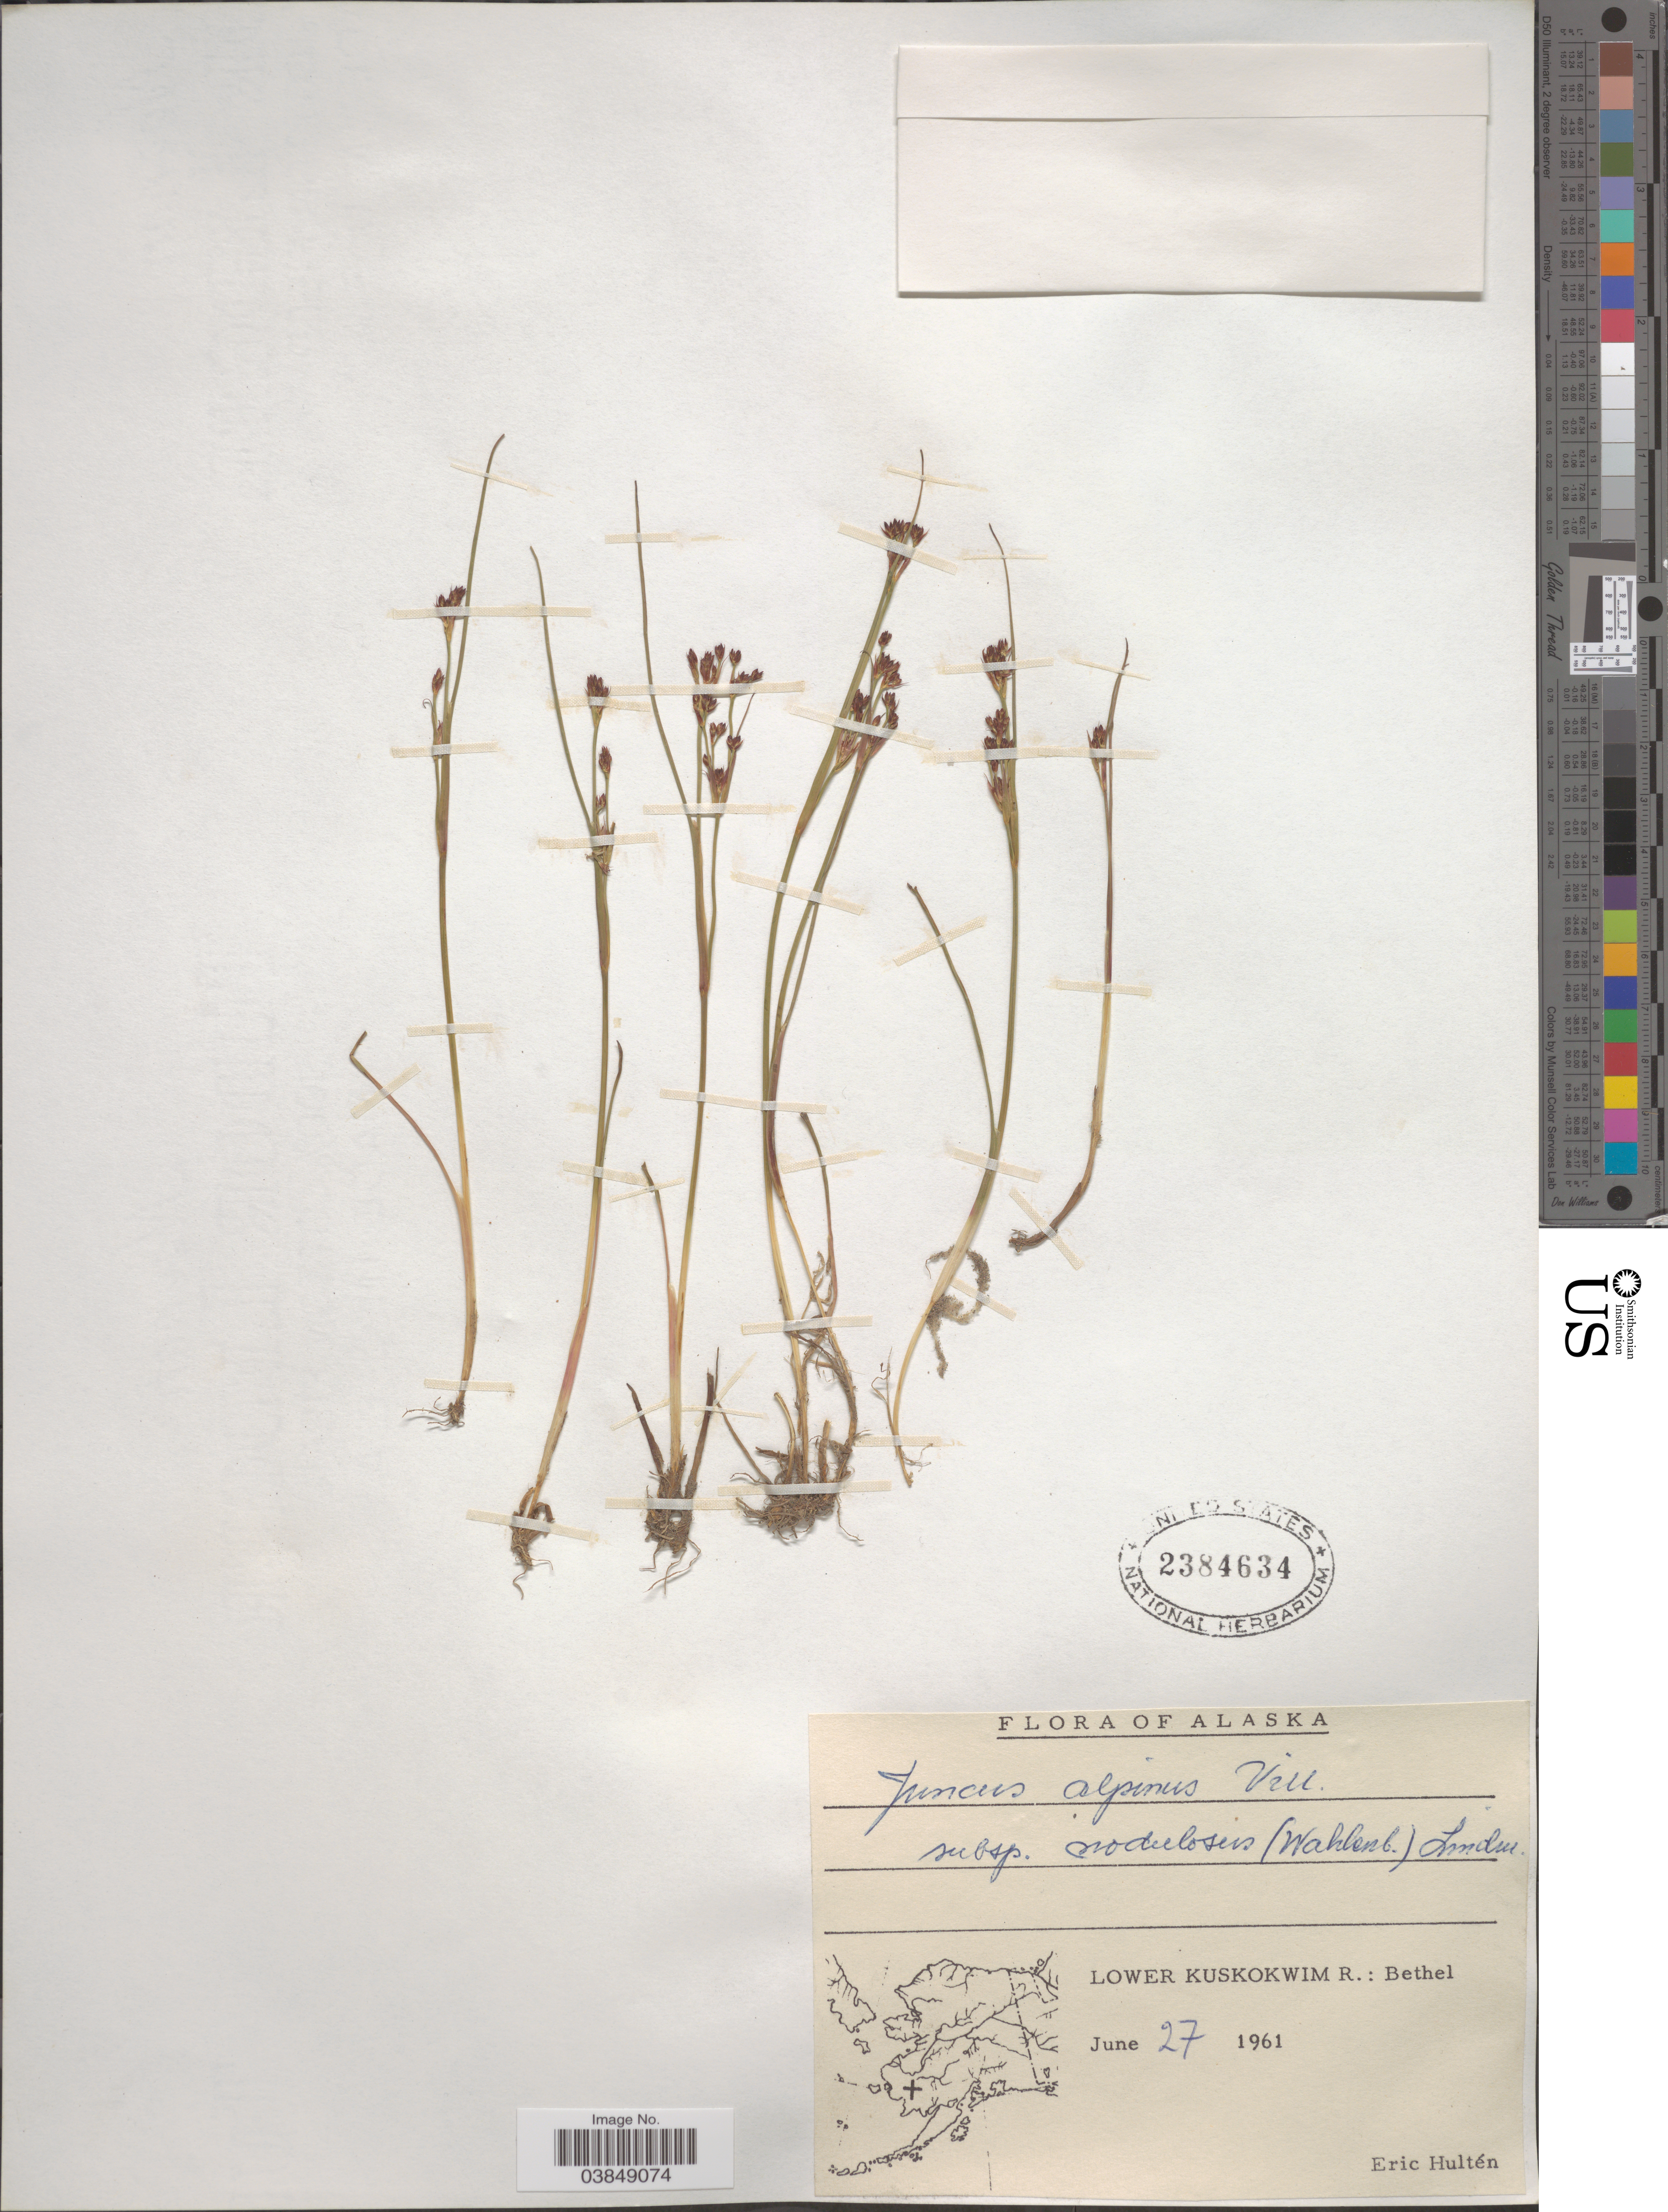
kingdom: Plantae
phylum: Tracheophyta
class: Liliopsida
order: Poales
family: Juncaceae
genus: Juncus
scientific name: Juncus alpinus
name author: Vill.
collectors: E. G. Hultén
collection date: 1961-06-27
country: United States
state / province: Alaska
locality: Lower Kuskokwim R.: Bethel.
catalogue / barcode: US 2384634